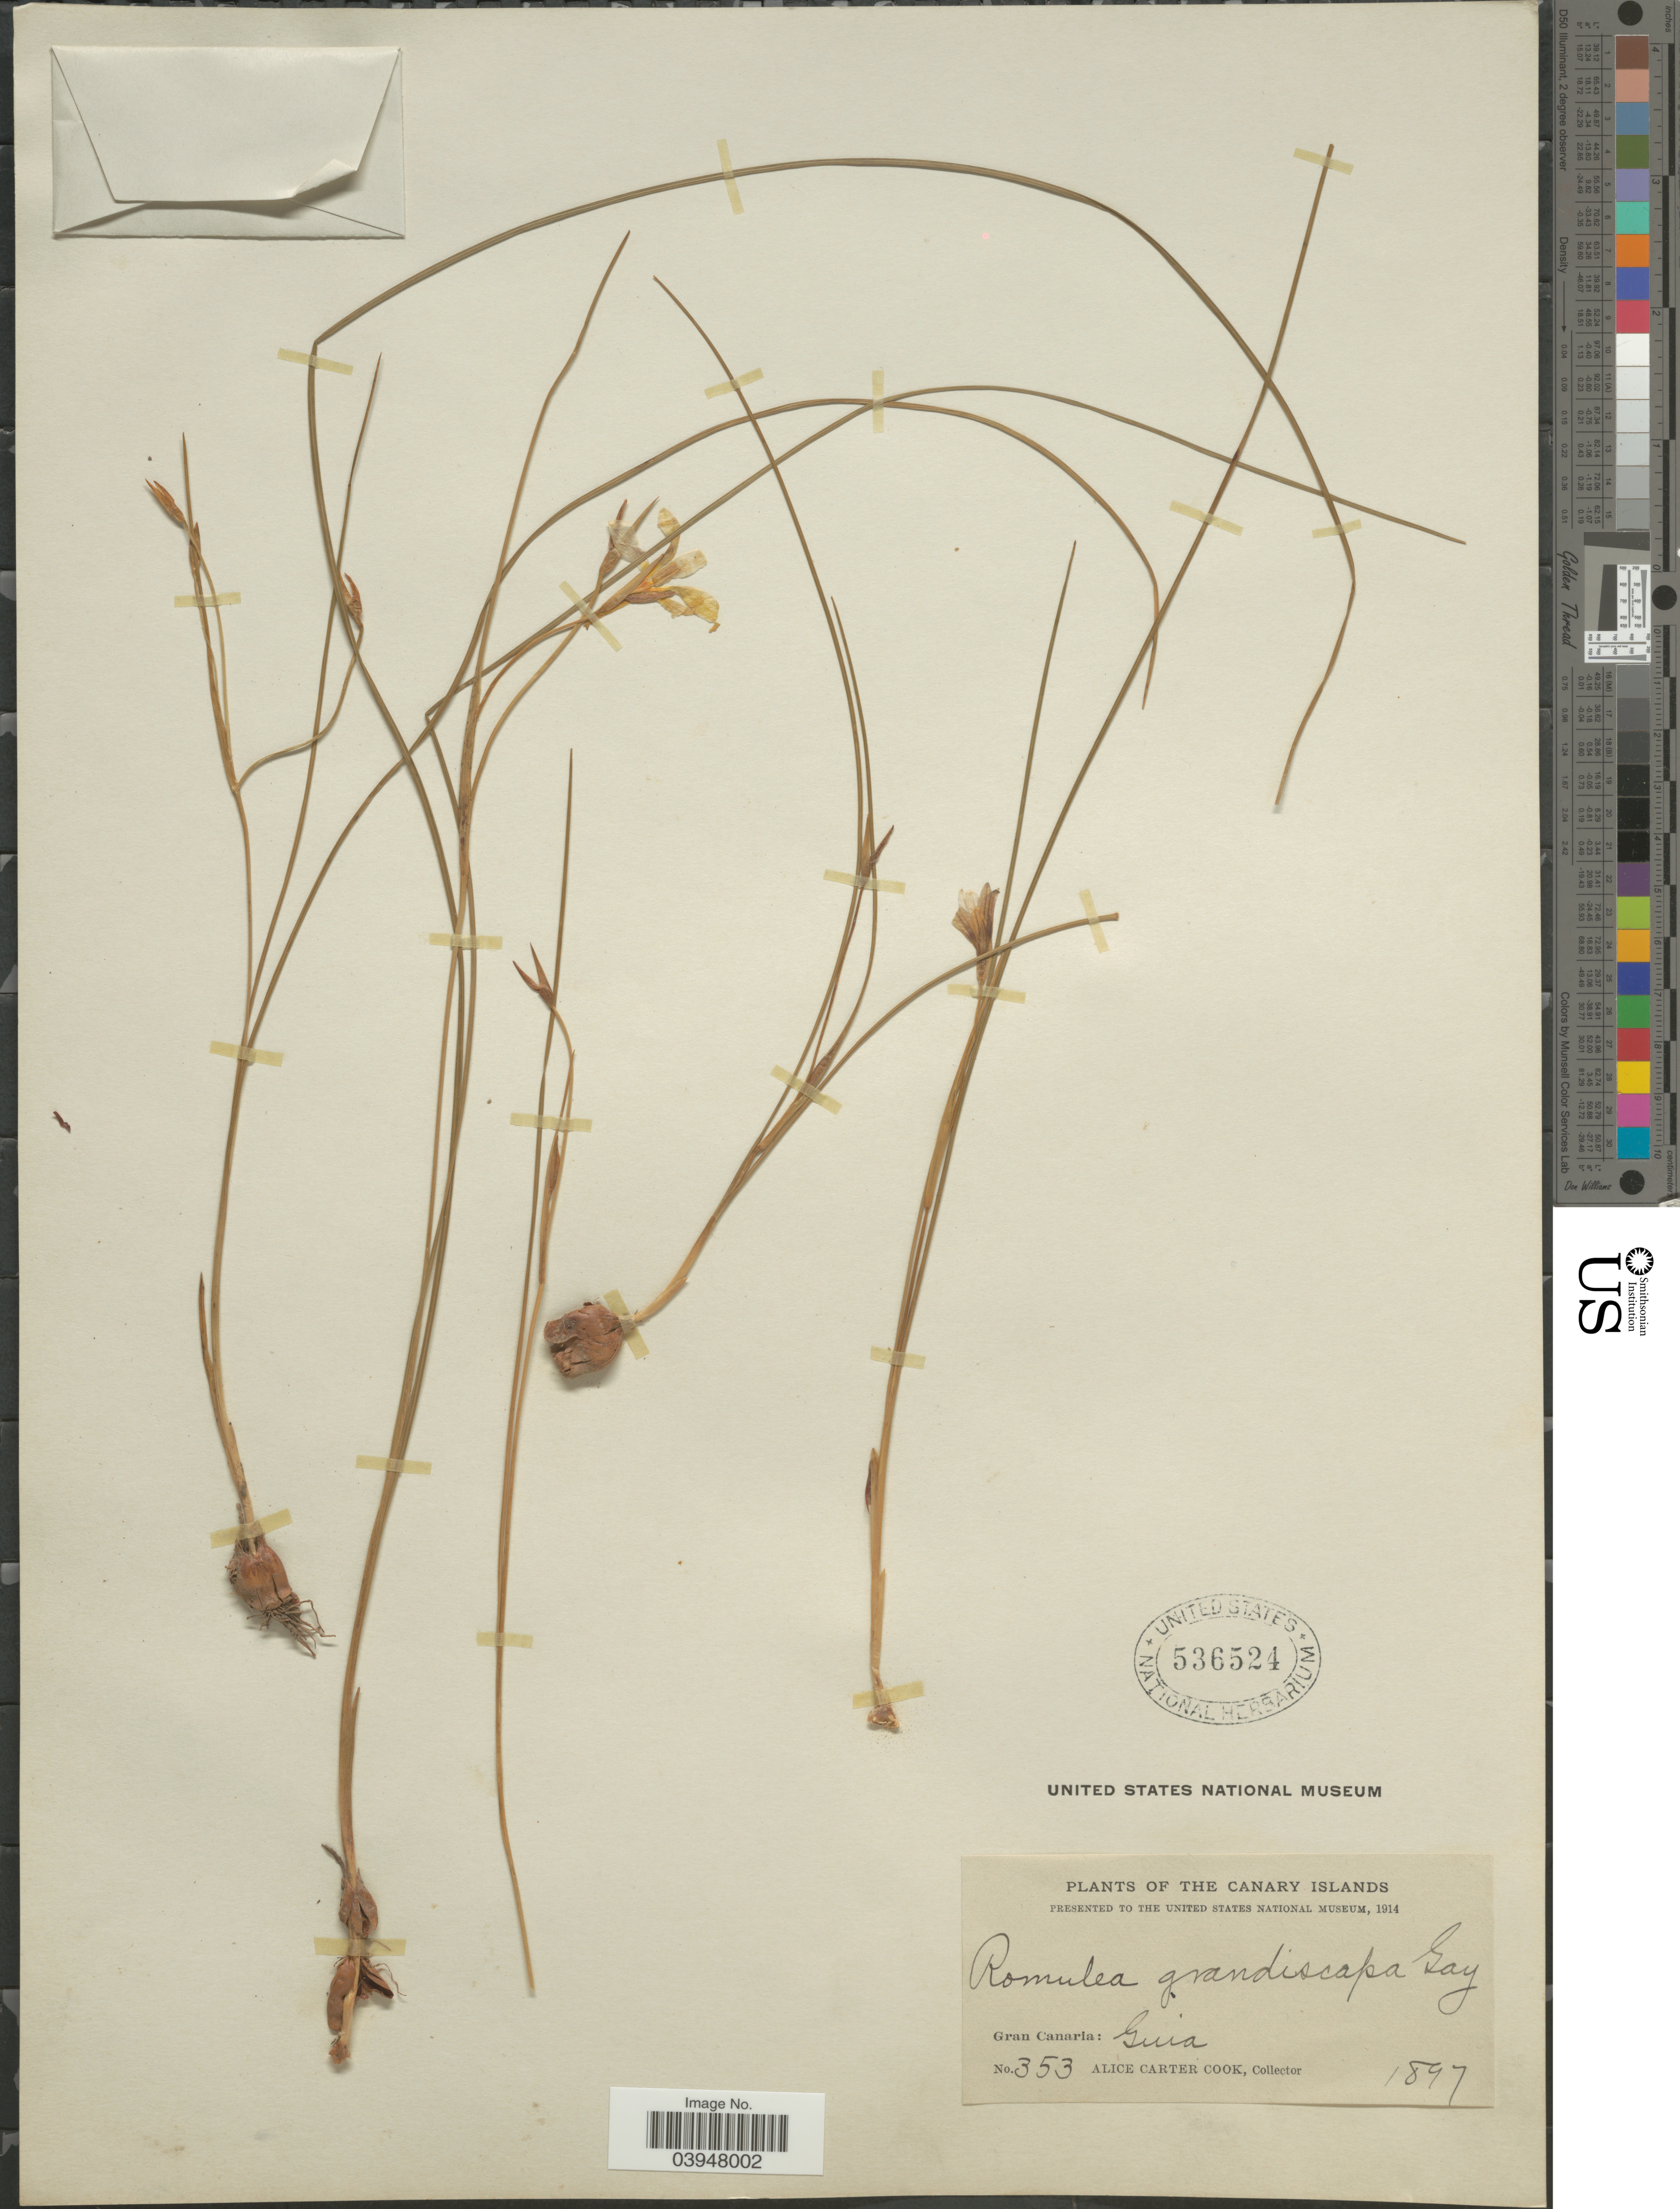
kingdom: Plantae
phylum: Tracheophyta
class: Liliopsida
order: Asparagales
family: Iridaceae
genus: Romulea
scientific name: Romulea grandiscapa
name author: (Webb) J. Gay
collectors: Alice C. Cook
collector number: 353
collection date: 1897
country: Spain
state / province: Canarias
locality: The Canary Islands. Gran Canaria: Guia.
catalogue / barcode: US 536524